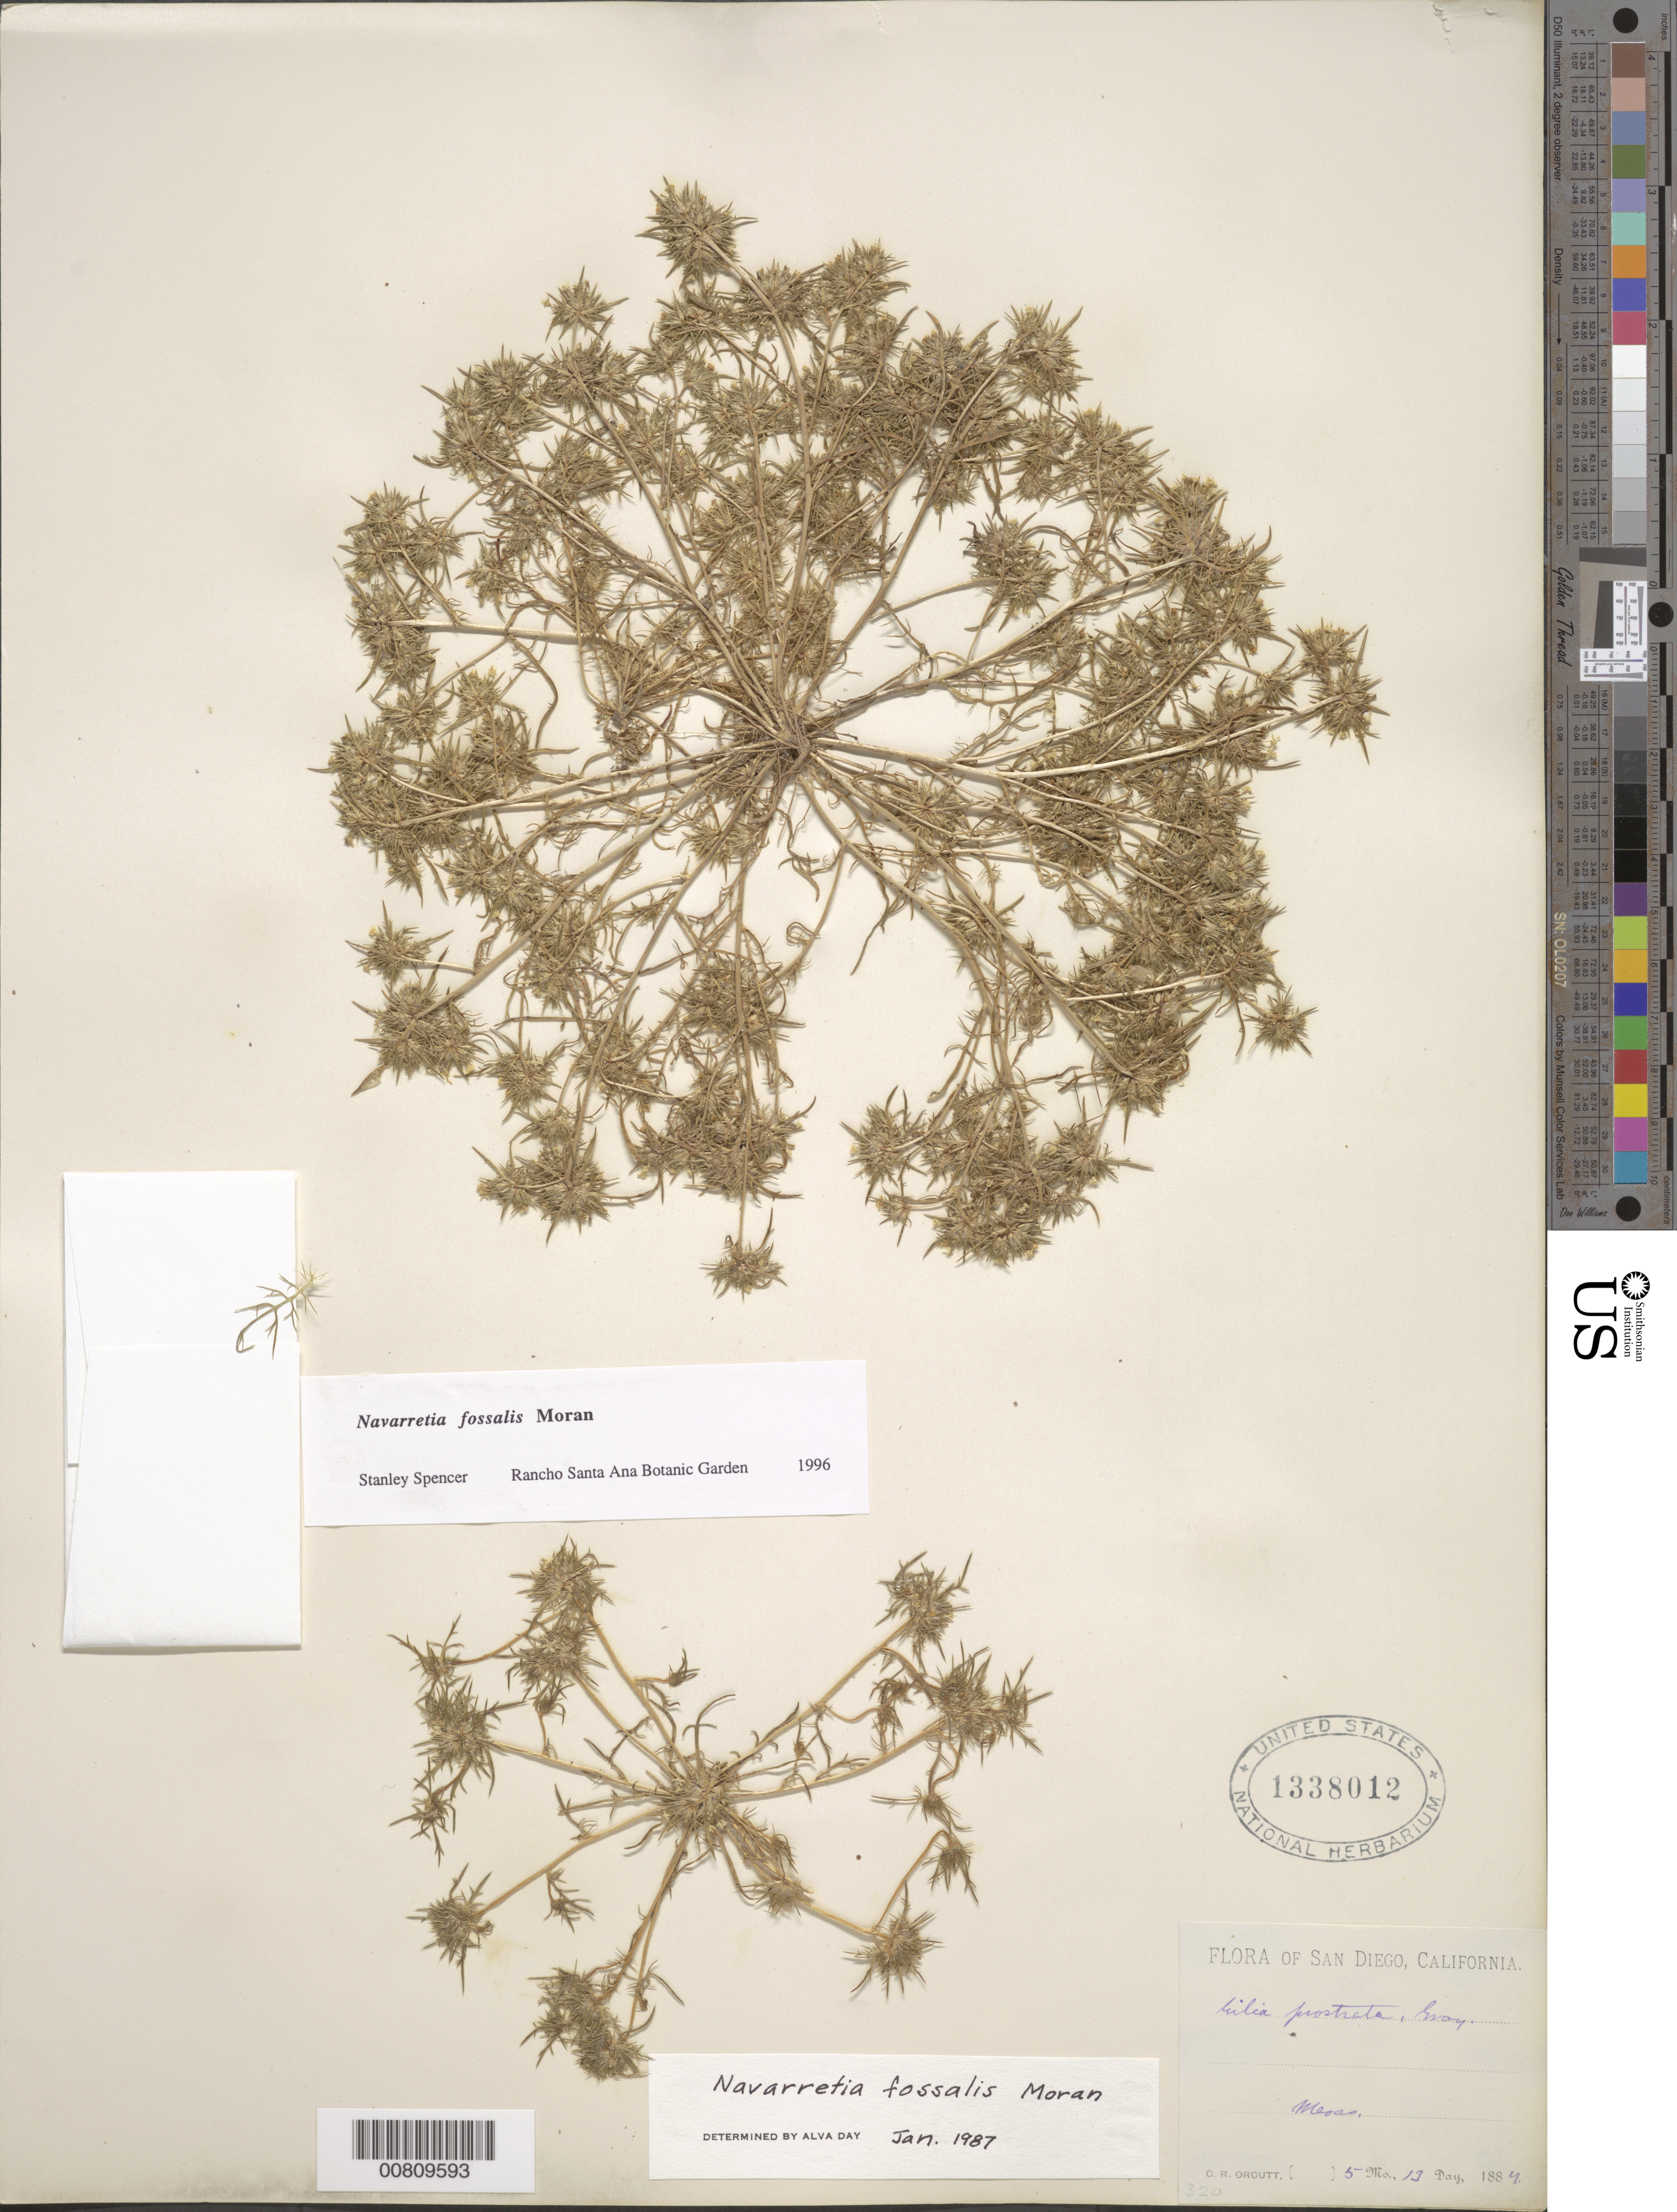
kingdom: Plantae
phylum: Tracheophyta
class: Magnoliopsida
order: Ericales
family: Polemoniaceae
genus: Navarretia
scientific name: Navarretia fossalis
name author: Moran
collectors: C. R. Orcutt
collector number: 320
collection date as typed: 13 May 1884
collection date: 1884-05-13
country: United States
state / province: California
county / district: San Diego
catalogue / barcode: US 1338012